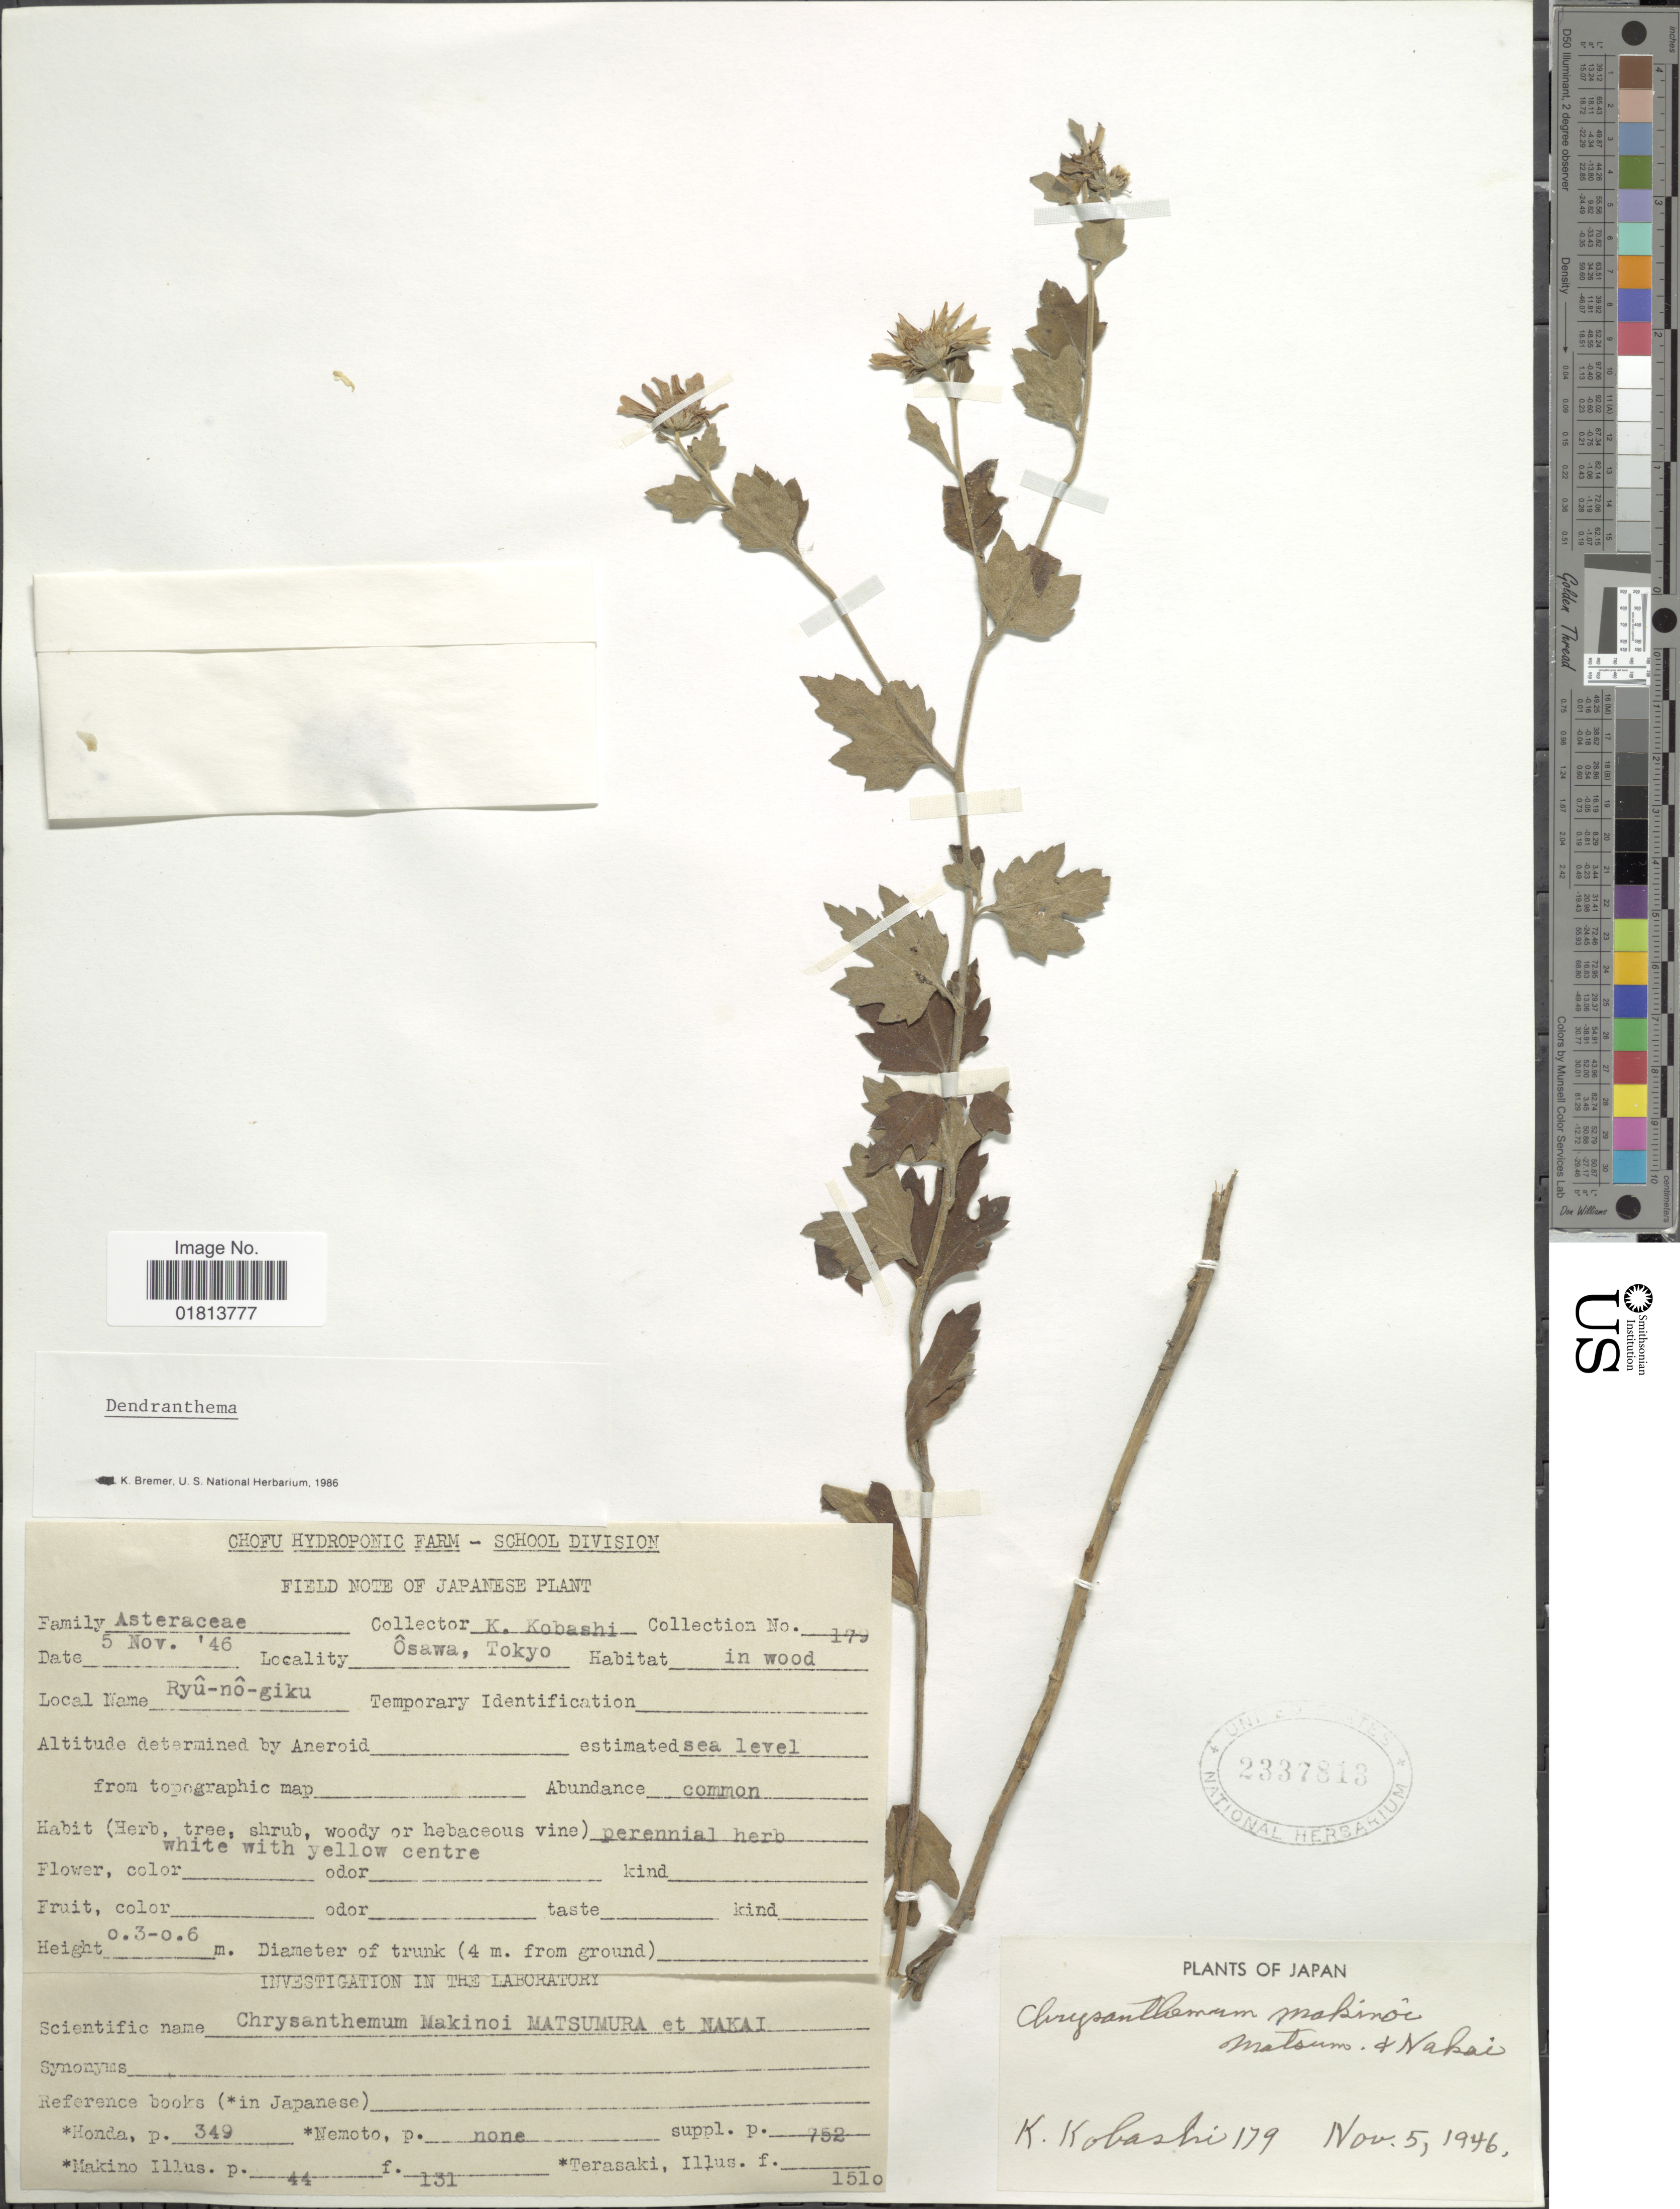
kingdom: Plantae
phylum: Tracheophyta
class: Magnoliopsida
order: Asterales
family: Asteraceae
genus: Dendranthema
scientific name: Dendranthema makinoi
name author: Matsum. & Nakai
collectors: K. Kobashi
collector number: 179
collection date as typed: Transcribed d/m/y: 5/11/46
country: Japan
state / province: Tokyo, Federal City of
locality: Osawa, Tokyo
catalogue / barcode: US 2337813